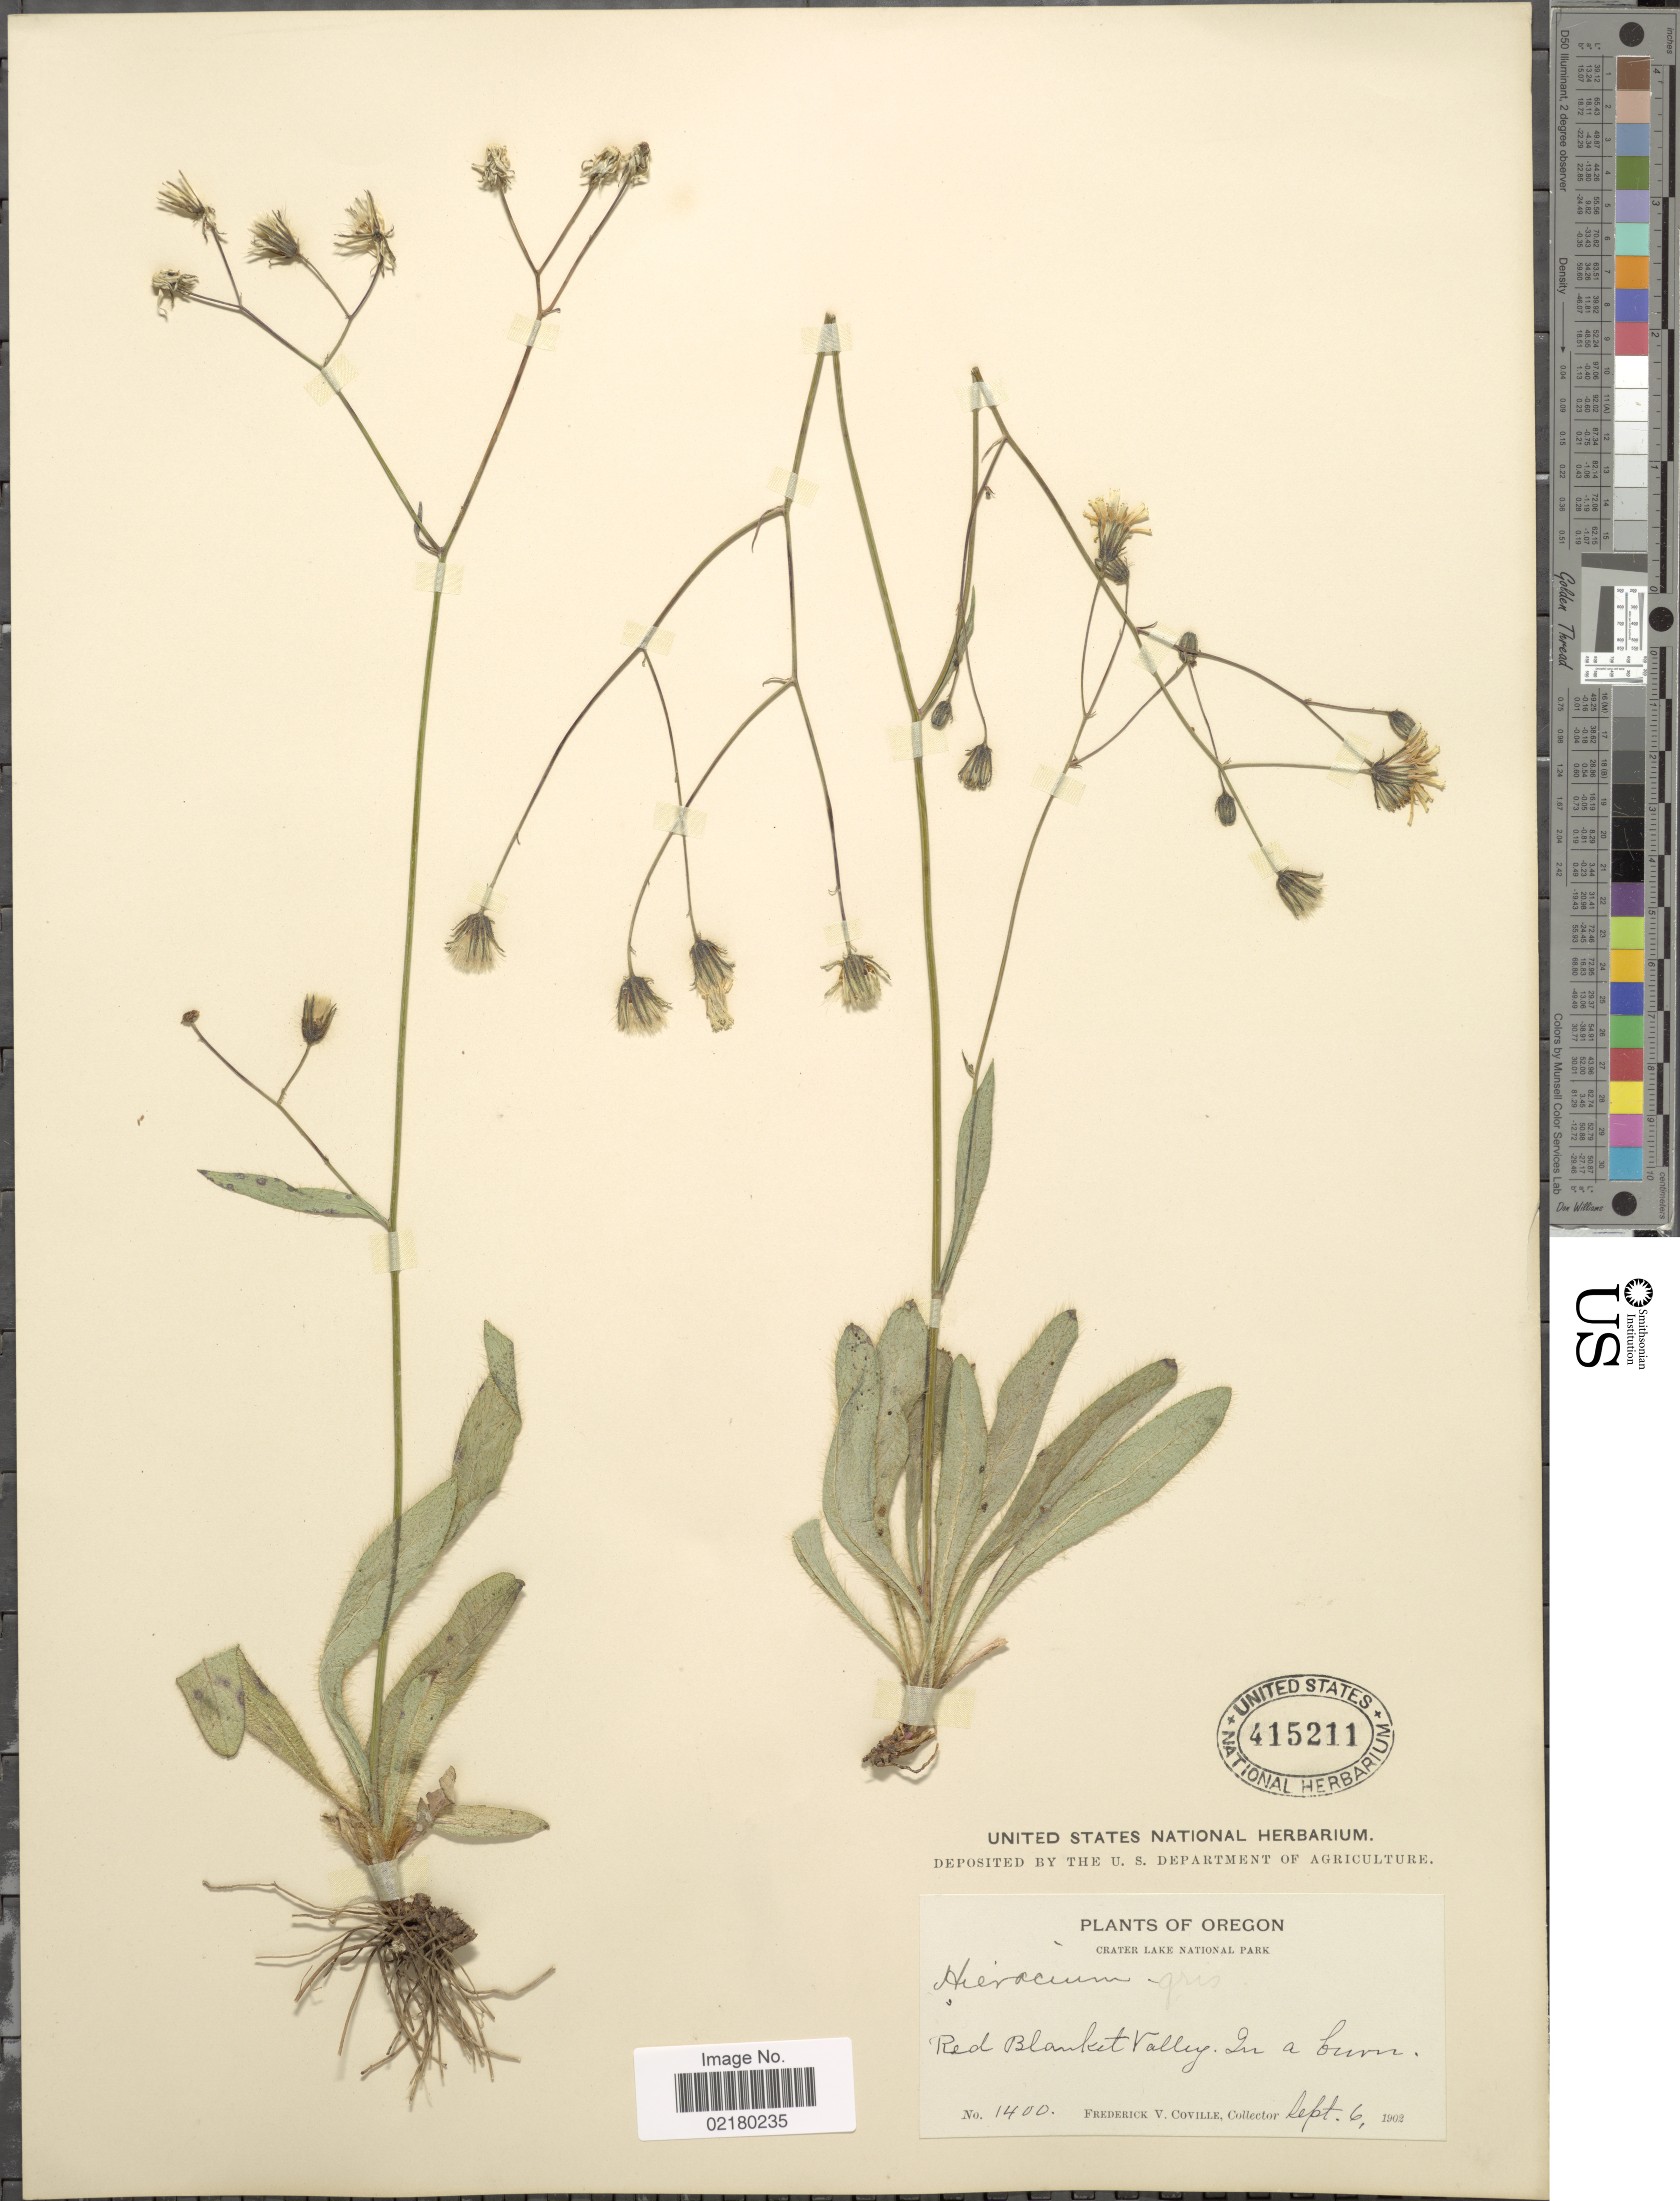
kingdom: Plantae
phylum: Tracheophyta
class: Magnoliopsida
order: Asterales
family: Asteraceae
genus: Hieracium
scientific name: Hieracium griseum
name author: Rydb.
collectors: F. V. Coville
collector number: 1400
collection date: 1902-09-06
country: United States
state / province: Oregon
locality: Crater Lake National Park, Red Blanket Valley in a burn.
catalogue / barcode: US 415211